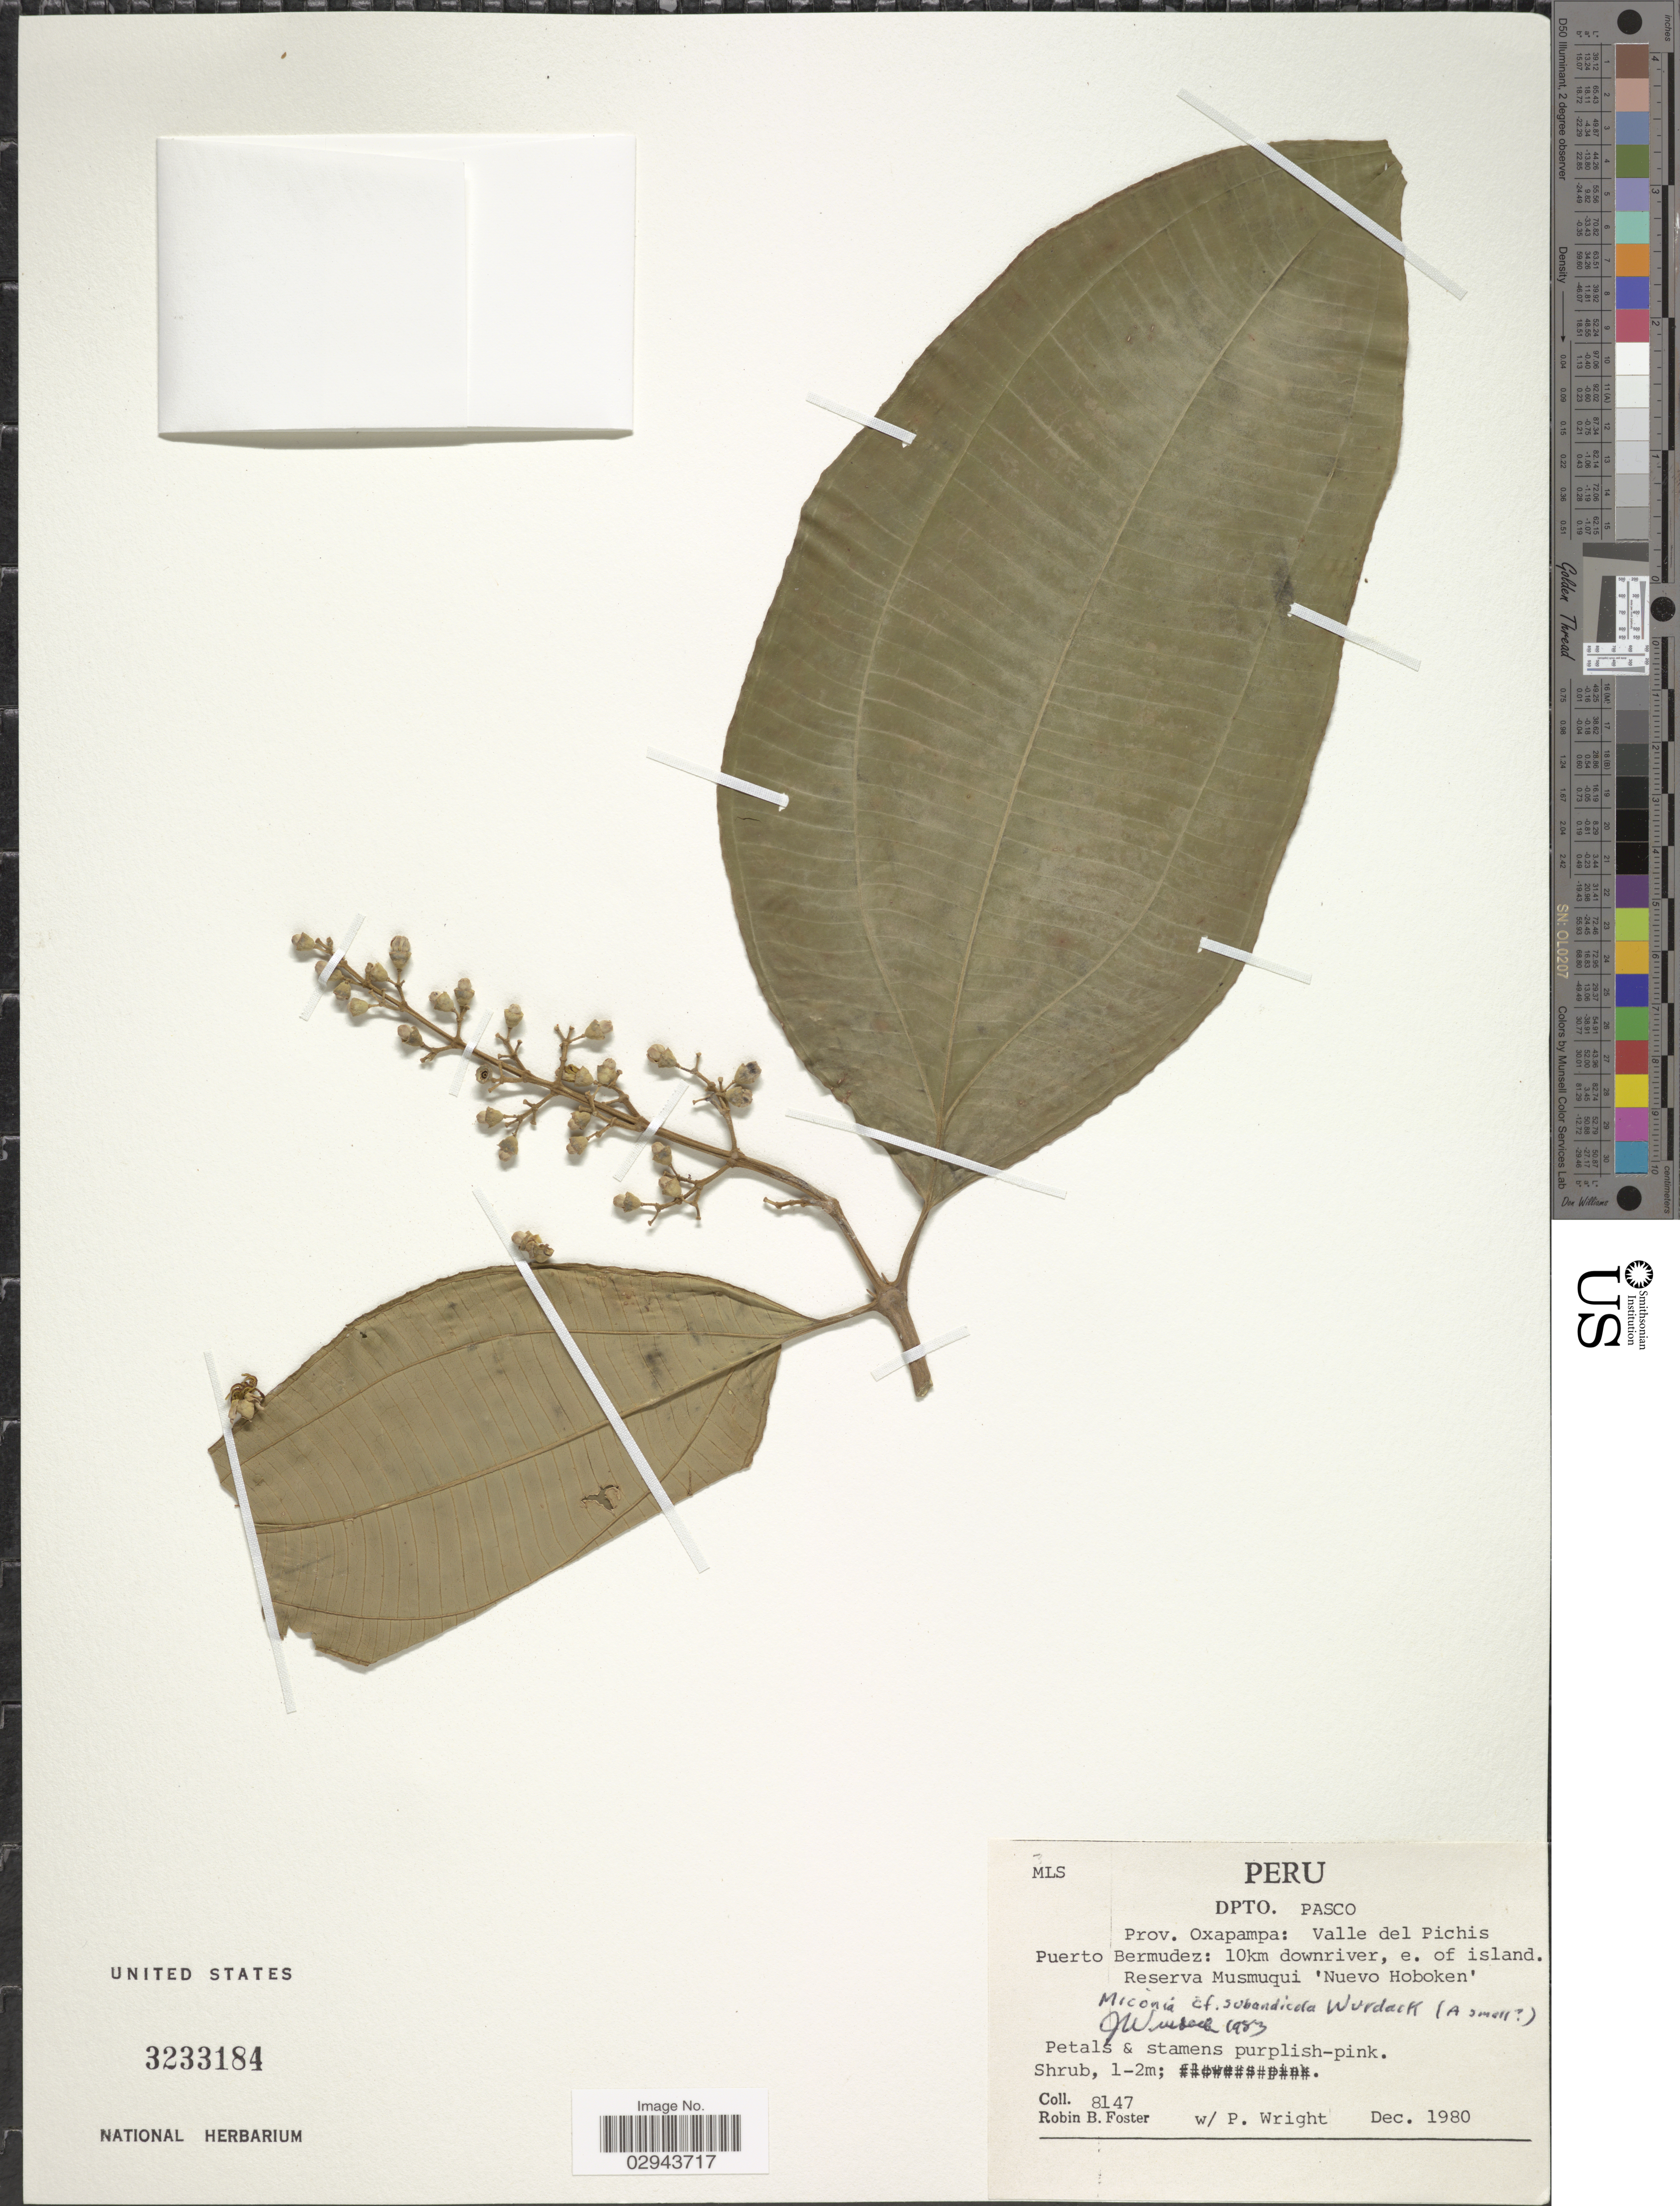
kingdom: Plantae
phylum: Tracheophyta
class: Magnoliopsida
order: Myrtales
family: Melastomataceae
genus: Miconia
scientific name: Miconia subandicola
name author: Wurdack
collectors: R. B. Foster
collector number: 8147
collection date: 1980-12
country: Peru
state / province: Pasco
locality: Dpto. Pasco. Prov. Oxapampa: Valle del Pichis Puerto Bermudez: 10km downriver, e. of island. Reserva Musmuqui 'Nuevo Hoboken'.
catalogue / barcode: US 3233184